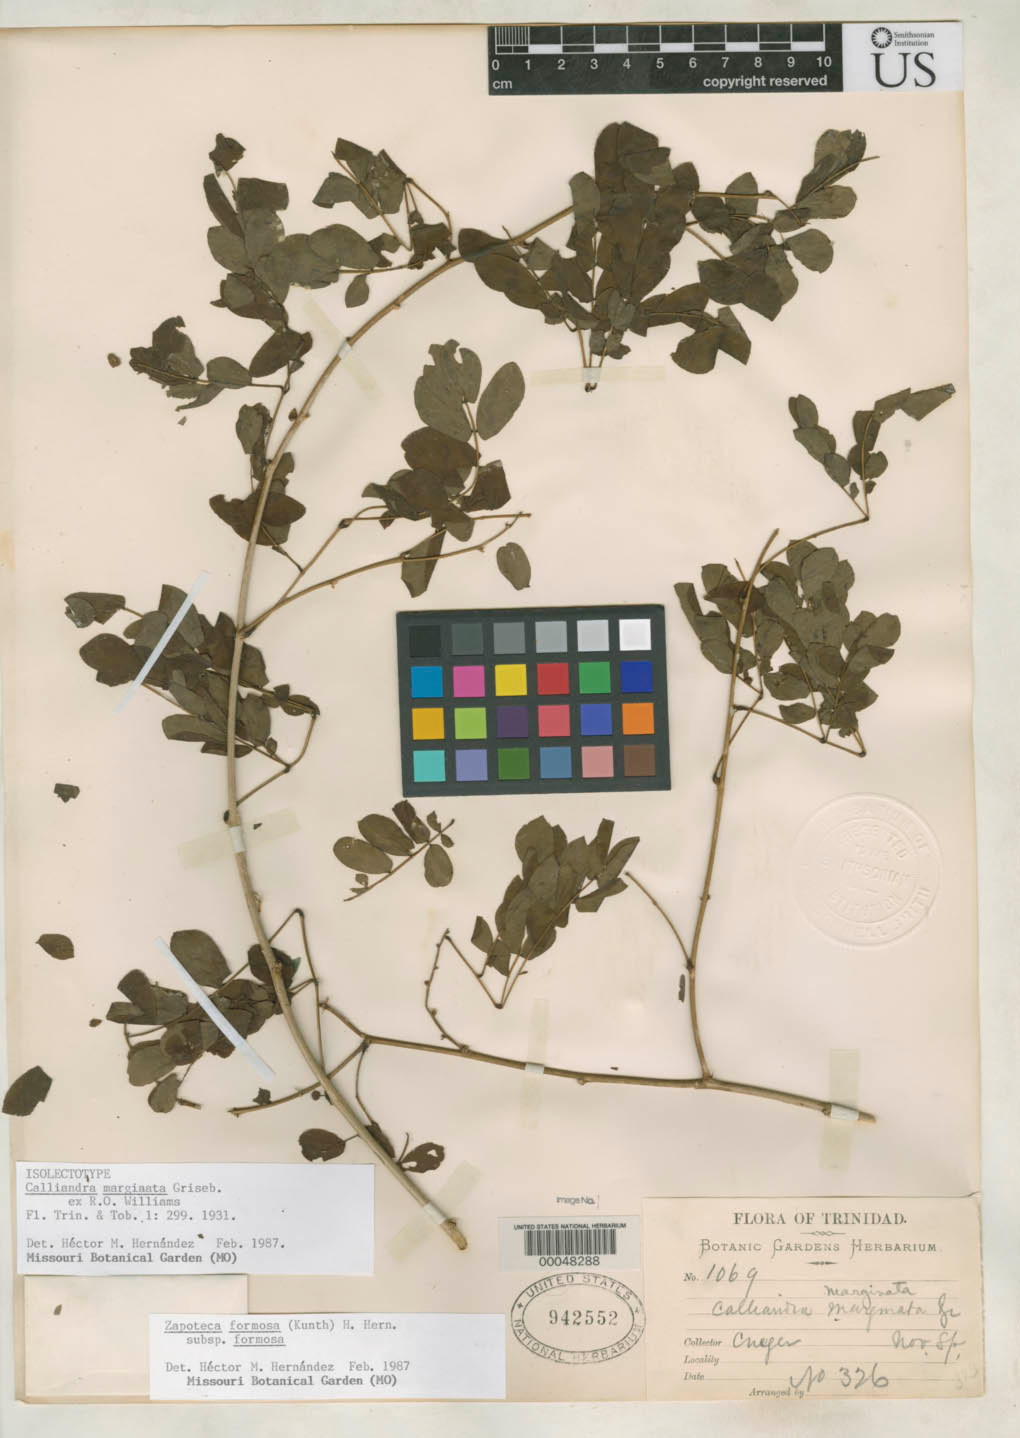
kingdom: Plantae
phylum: Tracheophyta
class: Magnoliopsida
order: Fabales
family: Fabaceae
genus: Calliandra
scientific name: Calliandra marginata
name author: Griseb. ex R.O. Williams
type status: Isolectotype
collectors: H. Crueger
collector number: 326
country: Trinidad and Tobago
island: Trinidad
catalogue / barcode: US 942552